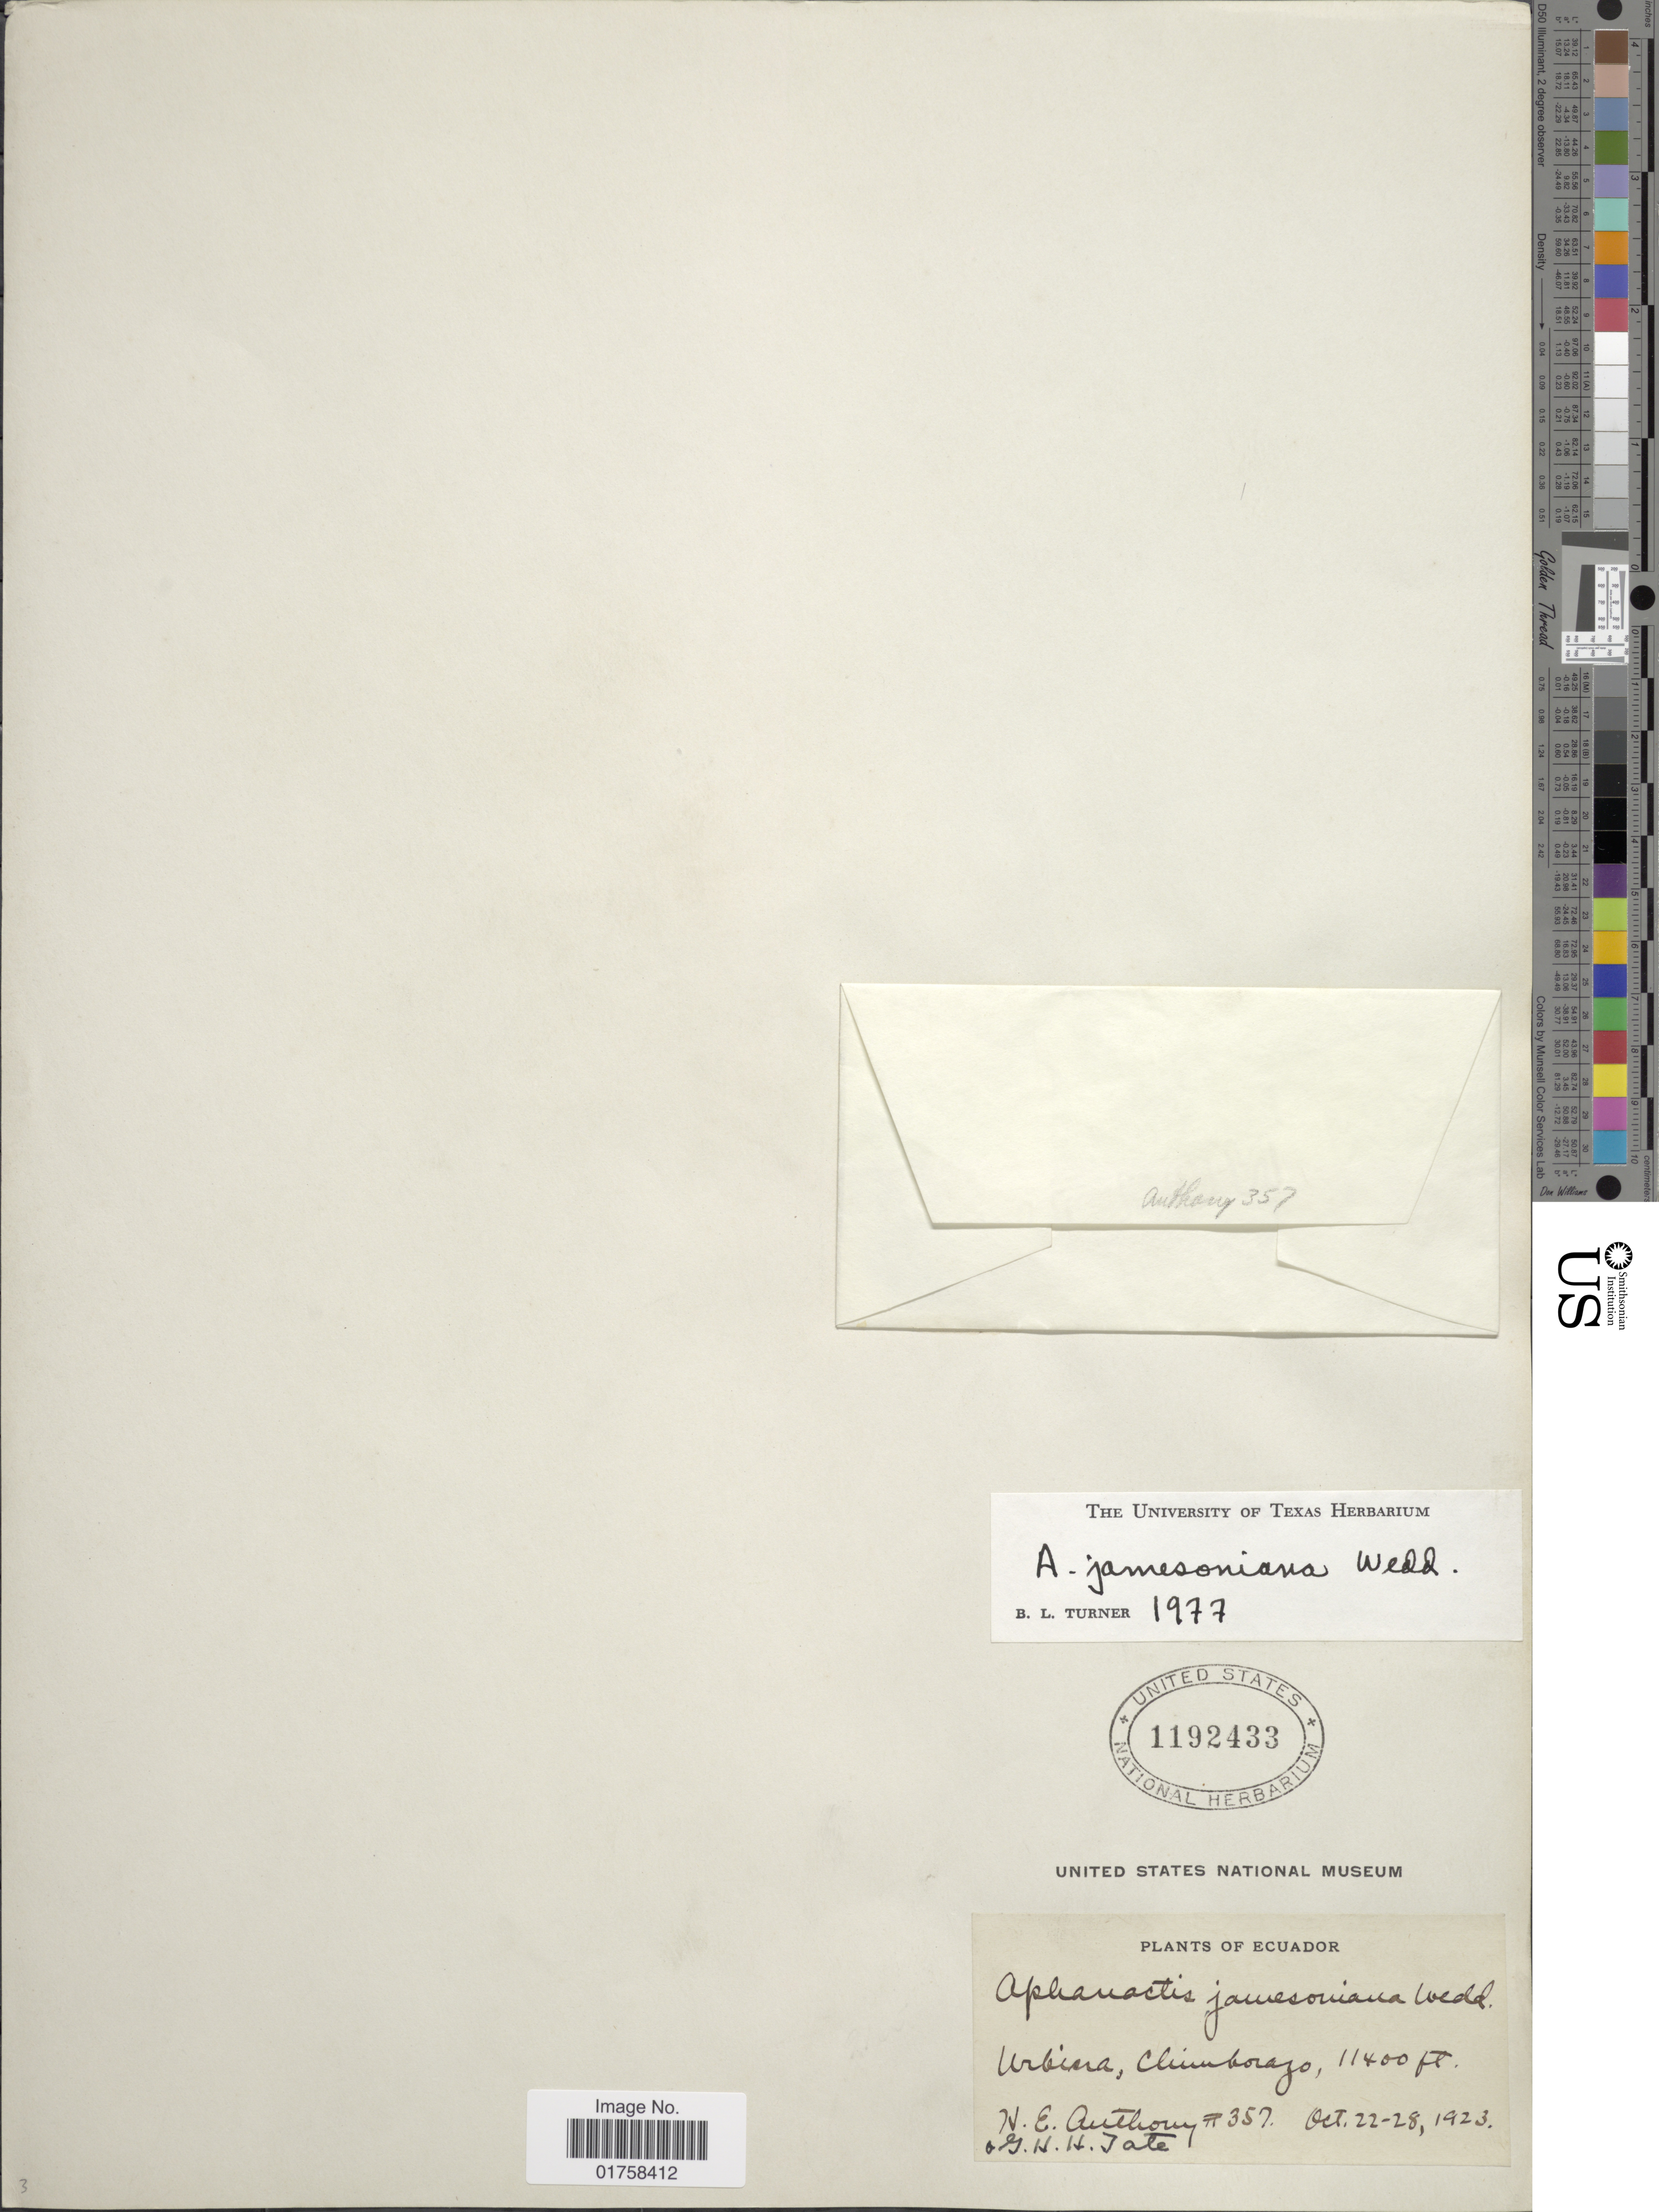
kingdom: Plantae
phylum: Tracheophyta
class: Magnoliopsida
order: Asterales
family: Asteraceae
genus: Aphanactis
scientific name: Aphanactis jamesoniana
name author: Wedd.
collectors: H. E. Anthony & G. Tate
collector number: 357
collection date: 1923-10-22/1923-10-28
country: Ecuador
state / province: Chimborazo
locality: Ecuador. Urbiera [interpreted], Chimborazo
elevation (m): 3475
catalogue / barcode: US 1192433